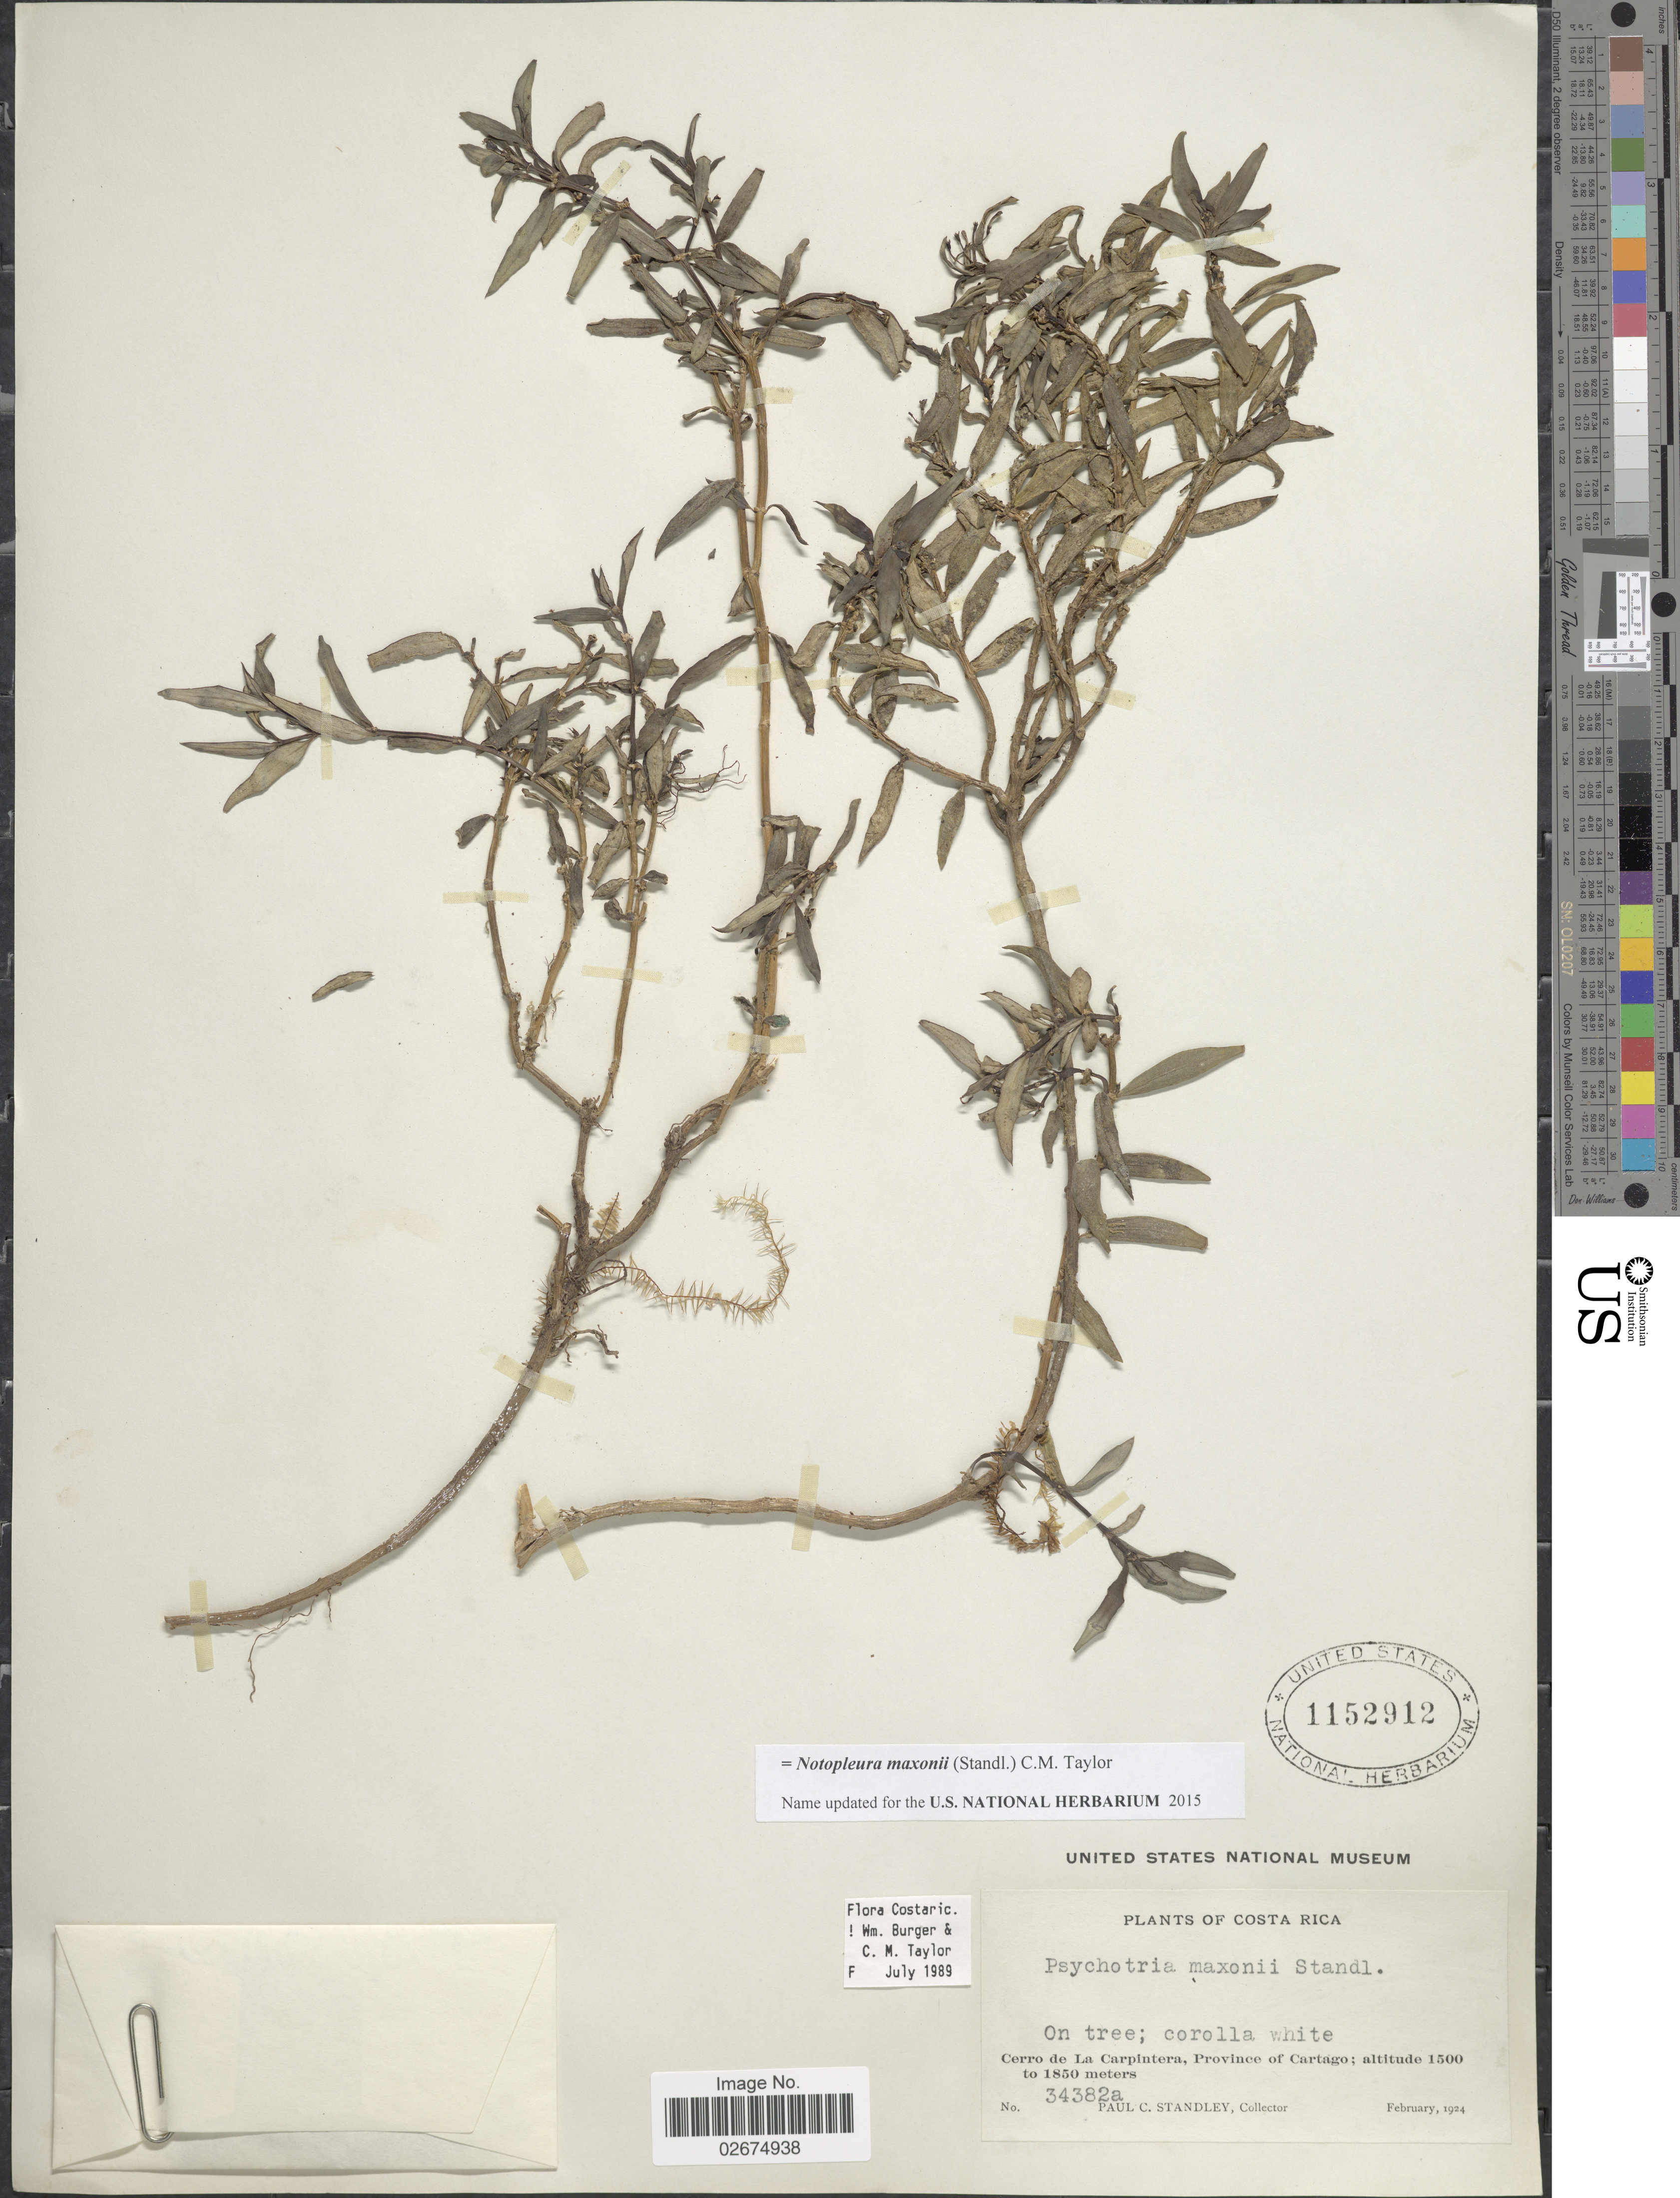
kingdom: Plantae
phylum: Tracheophyta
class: Magnoliopsida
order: Gentianales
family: Rubiaceae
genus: Notopleura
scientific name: Notopleura maxonii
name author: (Standl.) C.M. Taylor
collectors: P. C. Standley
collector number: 34382a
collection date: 1924-02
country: Costa Rica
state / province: Cartago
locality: Cerro de La Carpintera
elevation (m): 1500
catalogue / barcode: US 1152912